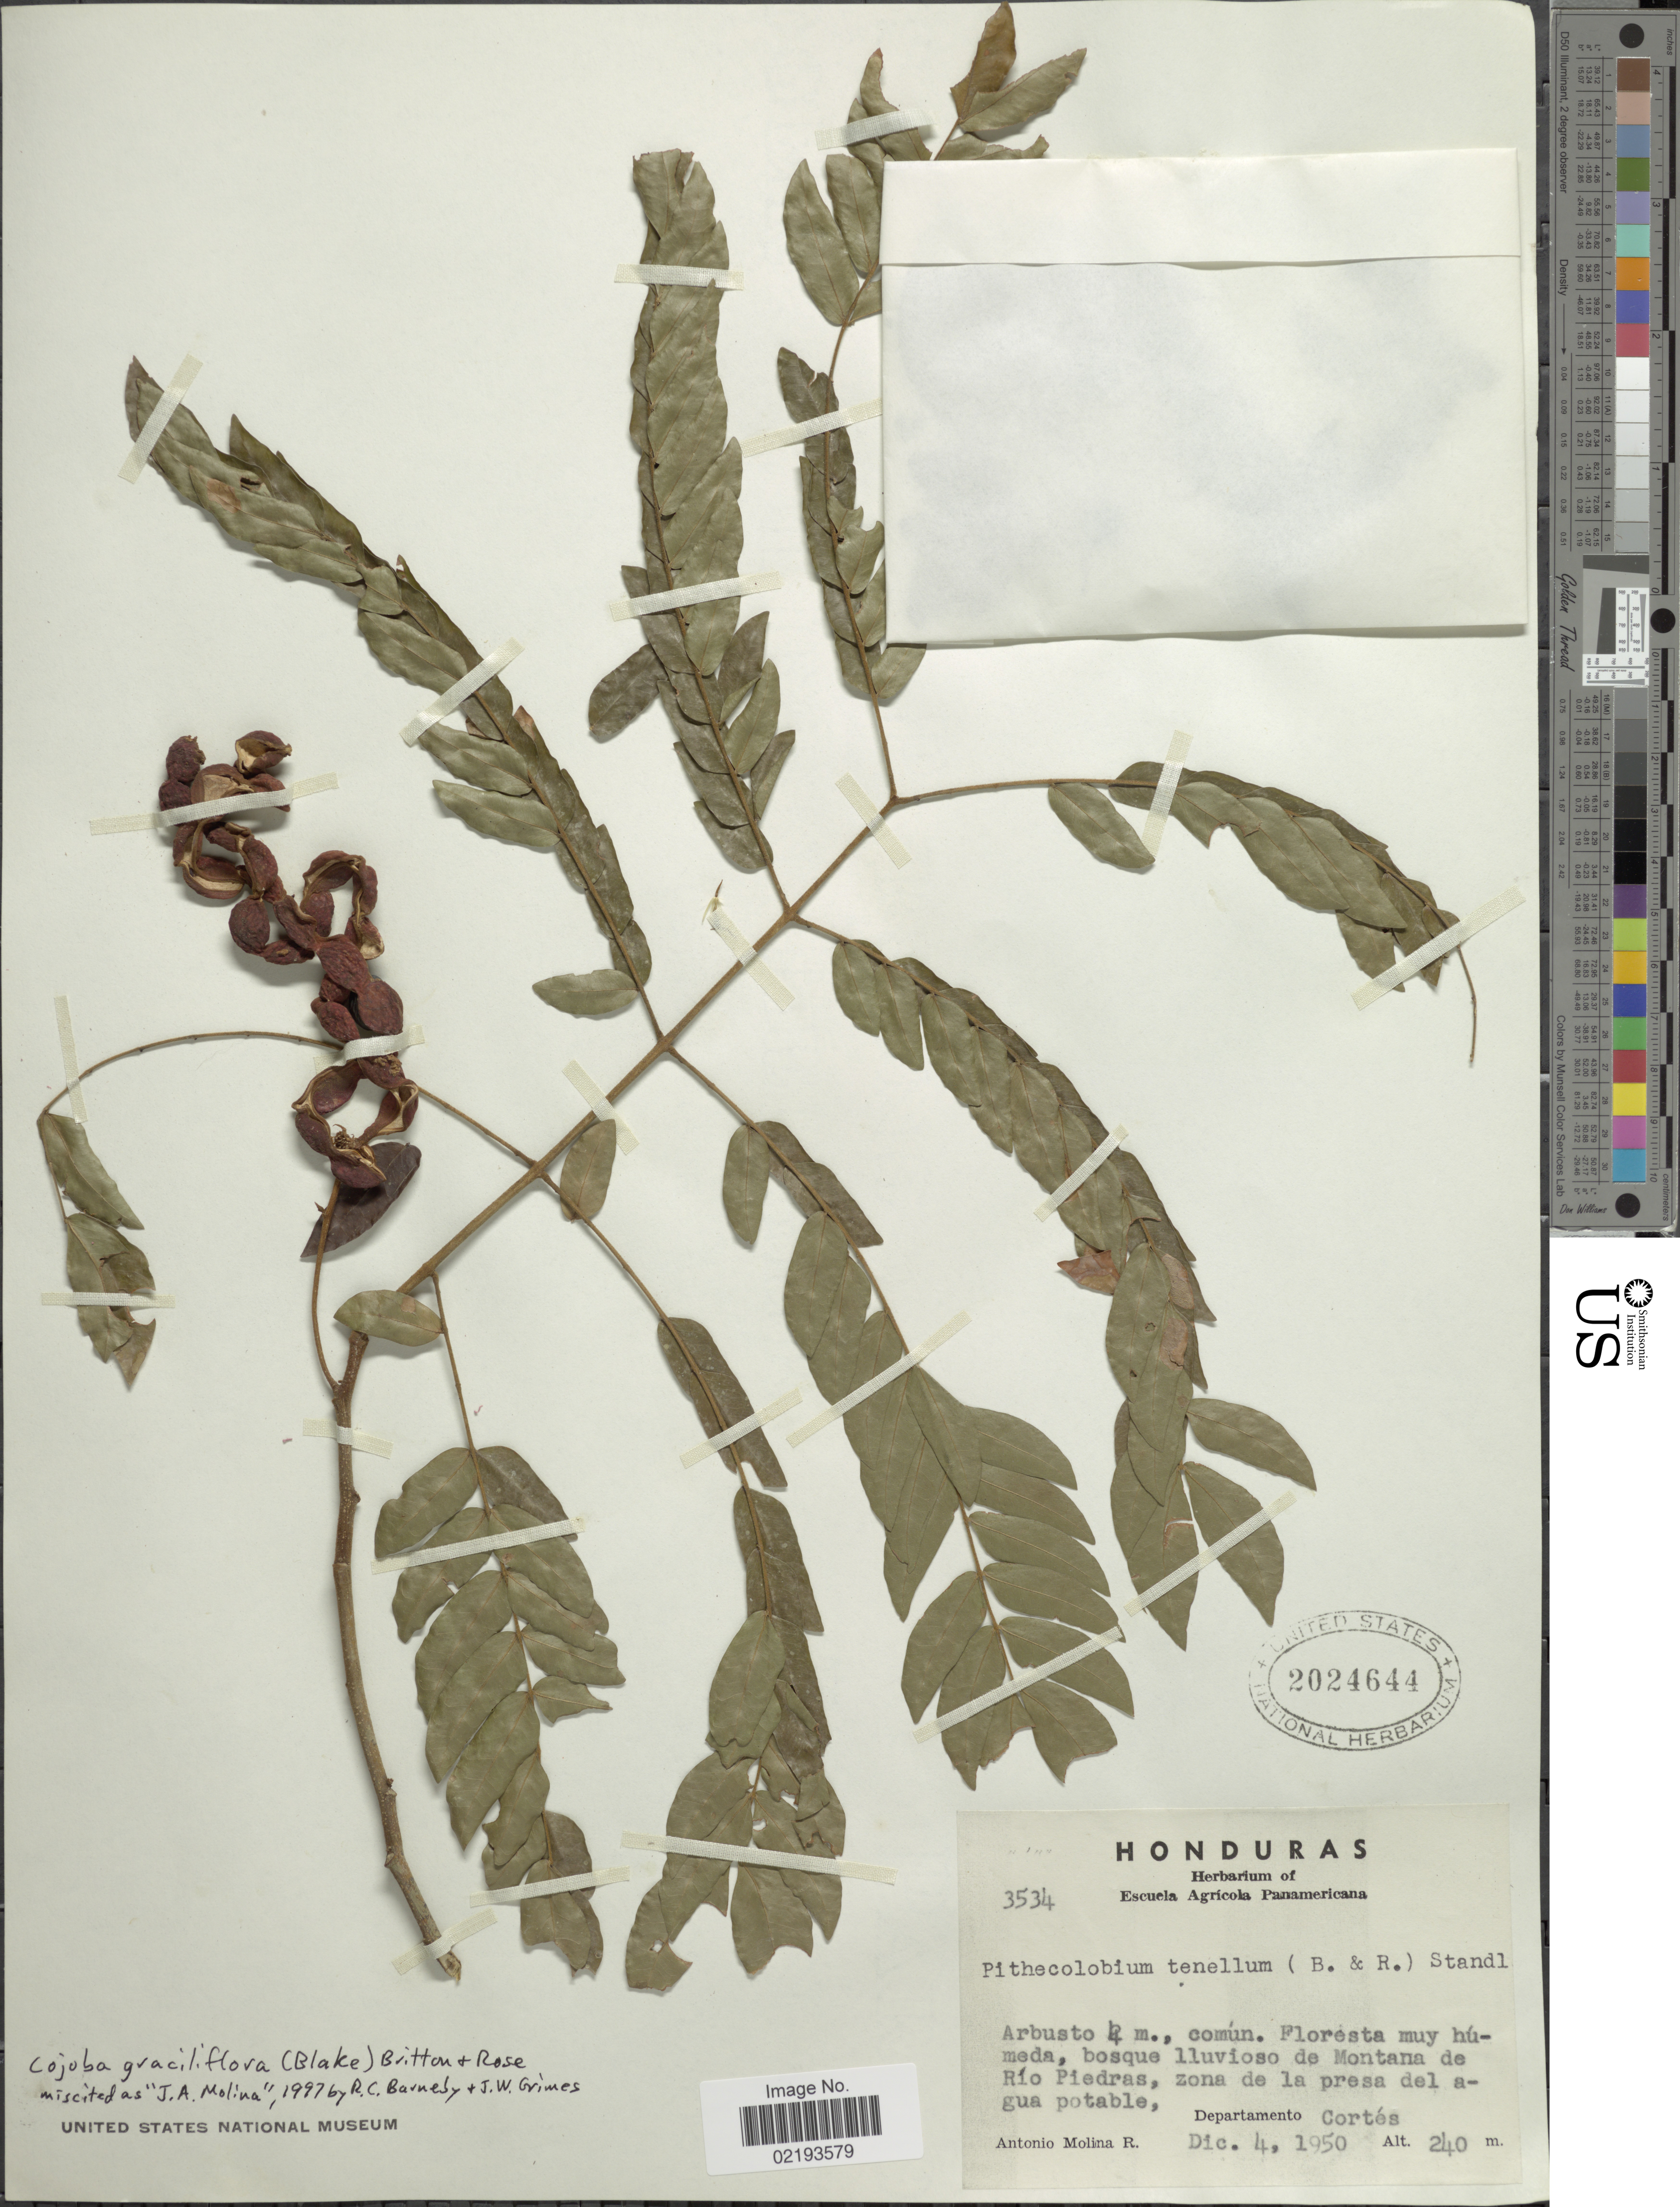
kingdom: Plantae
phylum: Tracheophyta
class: Magnoliopsida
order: Fabales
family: Fabaceae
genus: Cojoba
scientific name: Cojoba graciliflora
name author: (S.F. Blake) Britton & Rose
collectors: A. Molina R.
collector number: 3534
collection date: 1950-12-04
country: Honduras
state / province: Cortés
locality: Floresta muy húmedo, bosque lluvioso de Montana de Río Piedras, zona de la presa del agua potable, Departamento Cortés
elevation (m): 240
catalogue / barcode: US 2024644